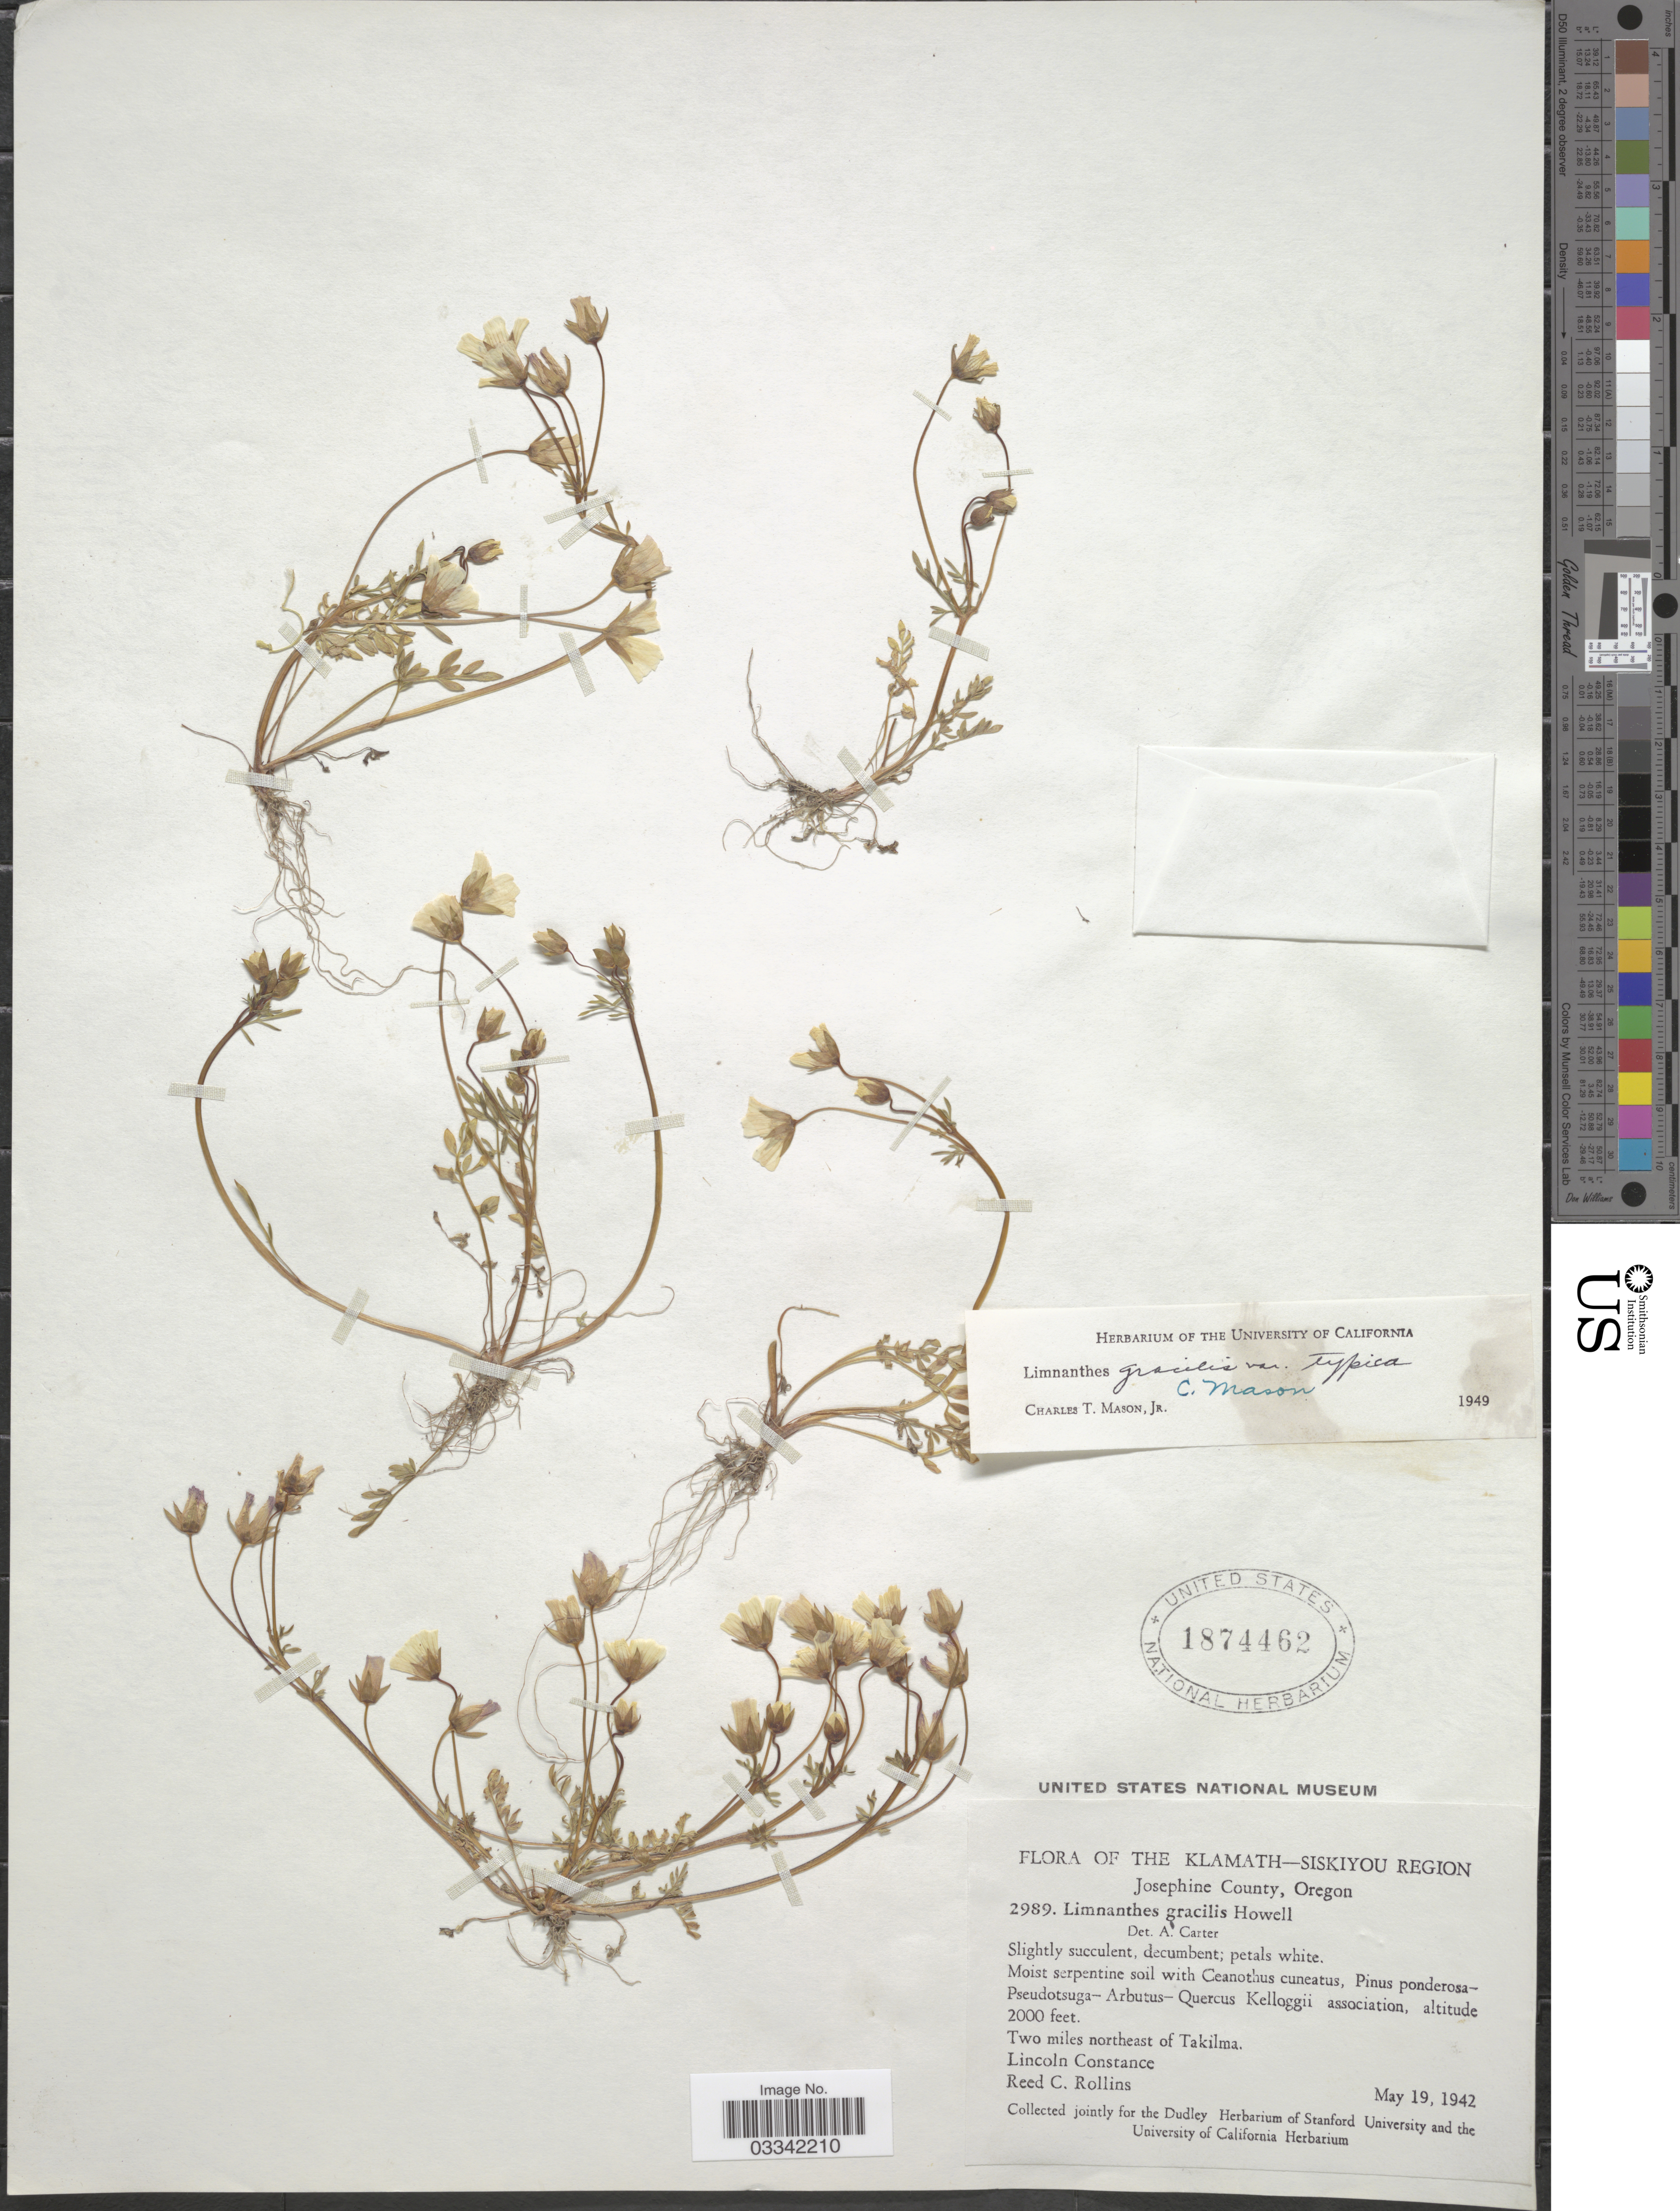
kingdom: Plantae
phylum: Tracheophyta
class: Magnoliopsida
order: Brassicales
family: Limnanthaceae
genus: Limnanthes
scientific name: Limnanthes gracilis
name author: Howell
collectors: L. Constance & R. C. Rollins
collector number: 2989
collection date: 1942-05-19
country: United States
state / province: Oregon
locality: The Klamath-Siskiyou Region, Josephine County, Two miles northeast of Takilma.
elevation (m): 610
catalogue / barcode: US 1874462